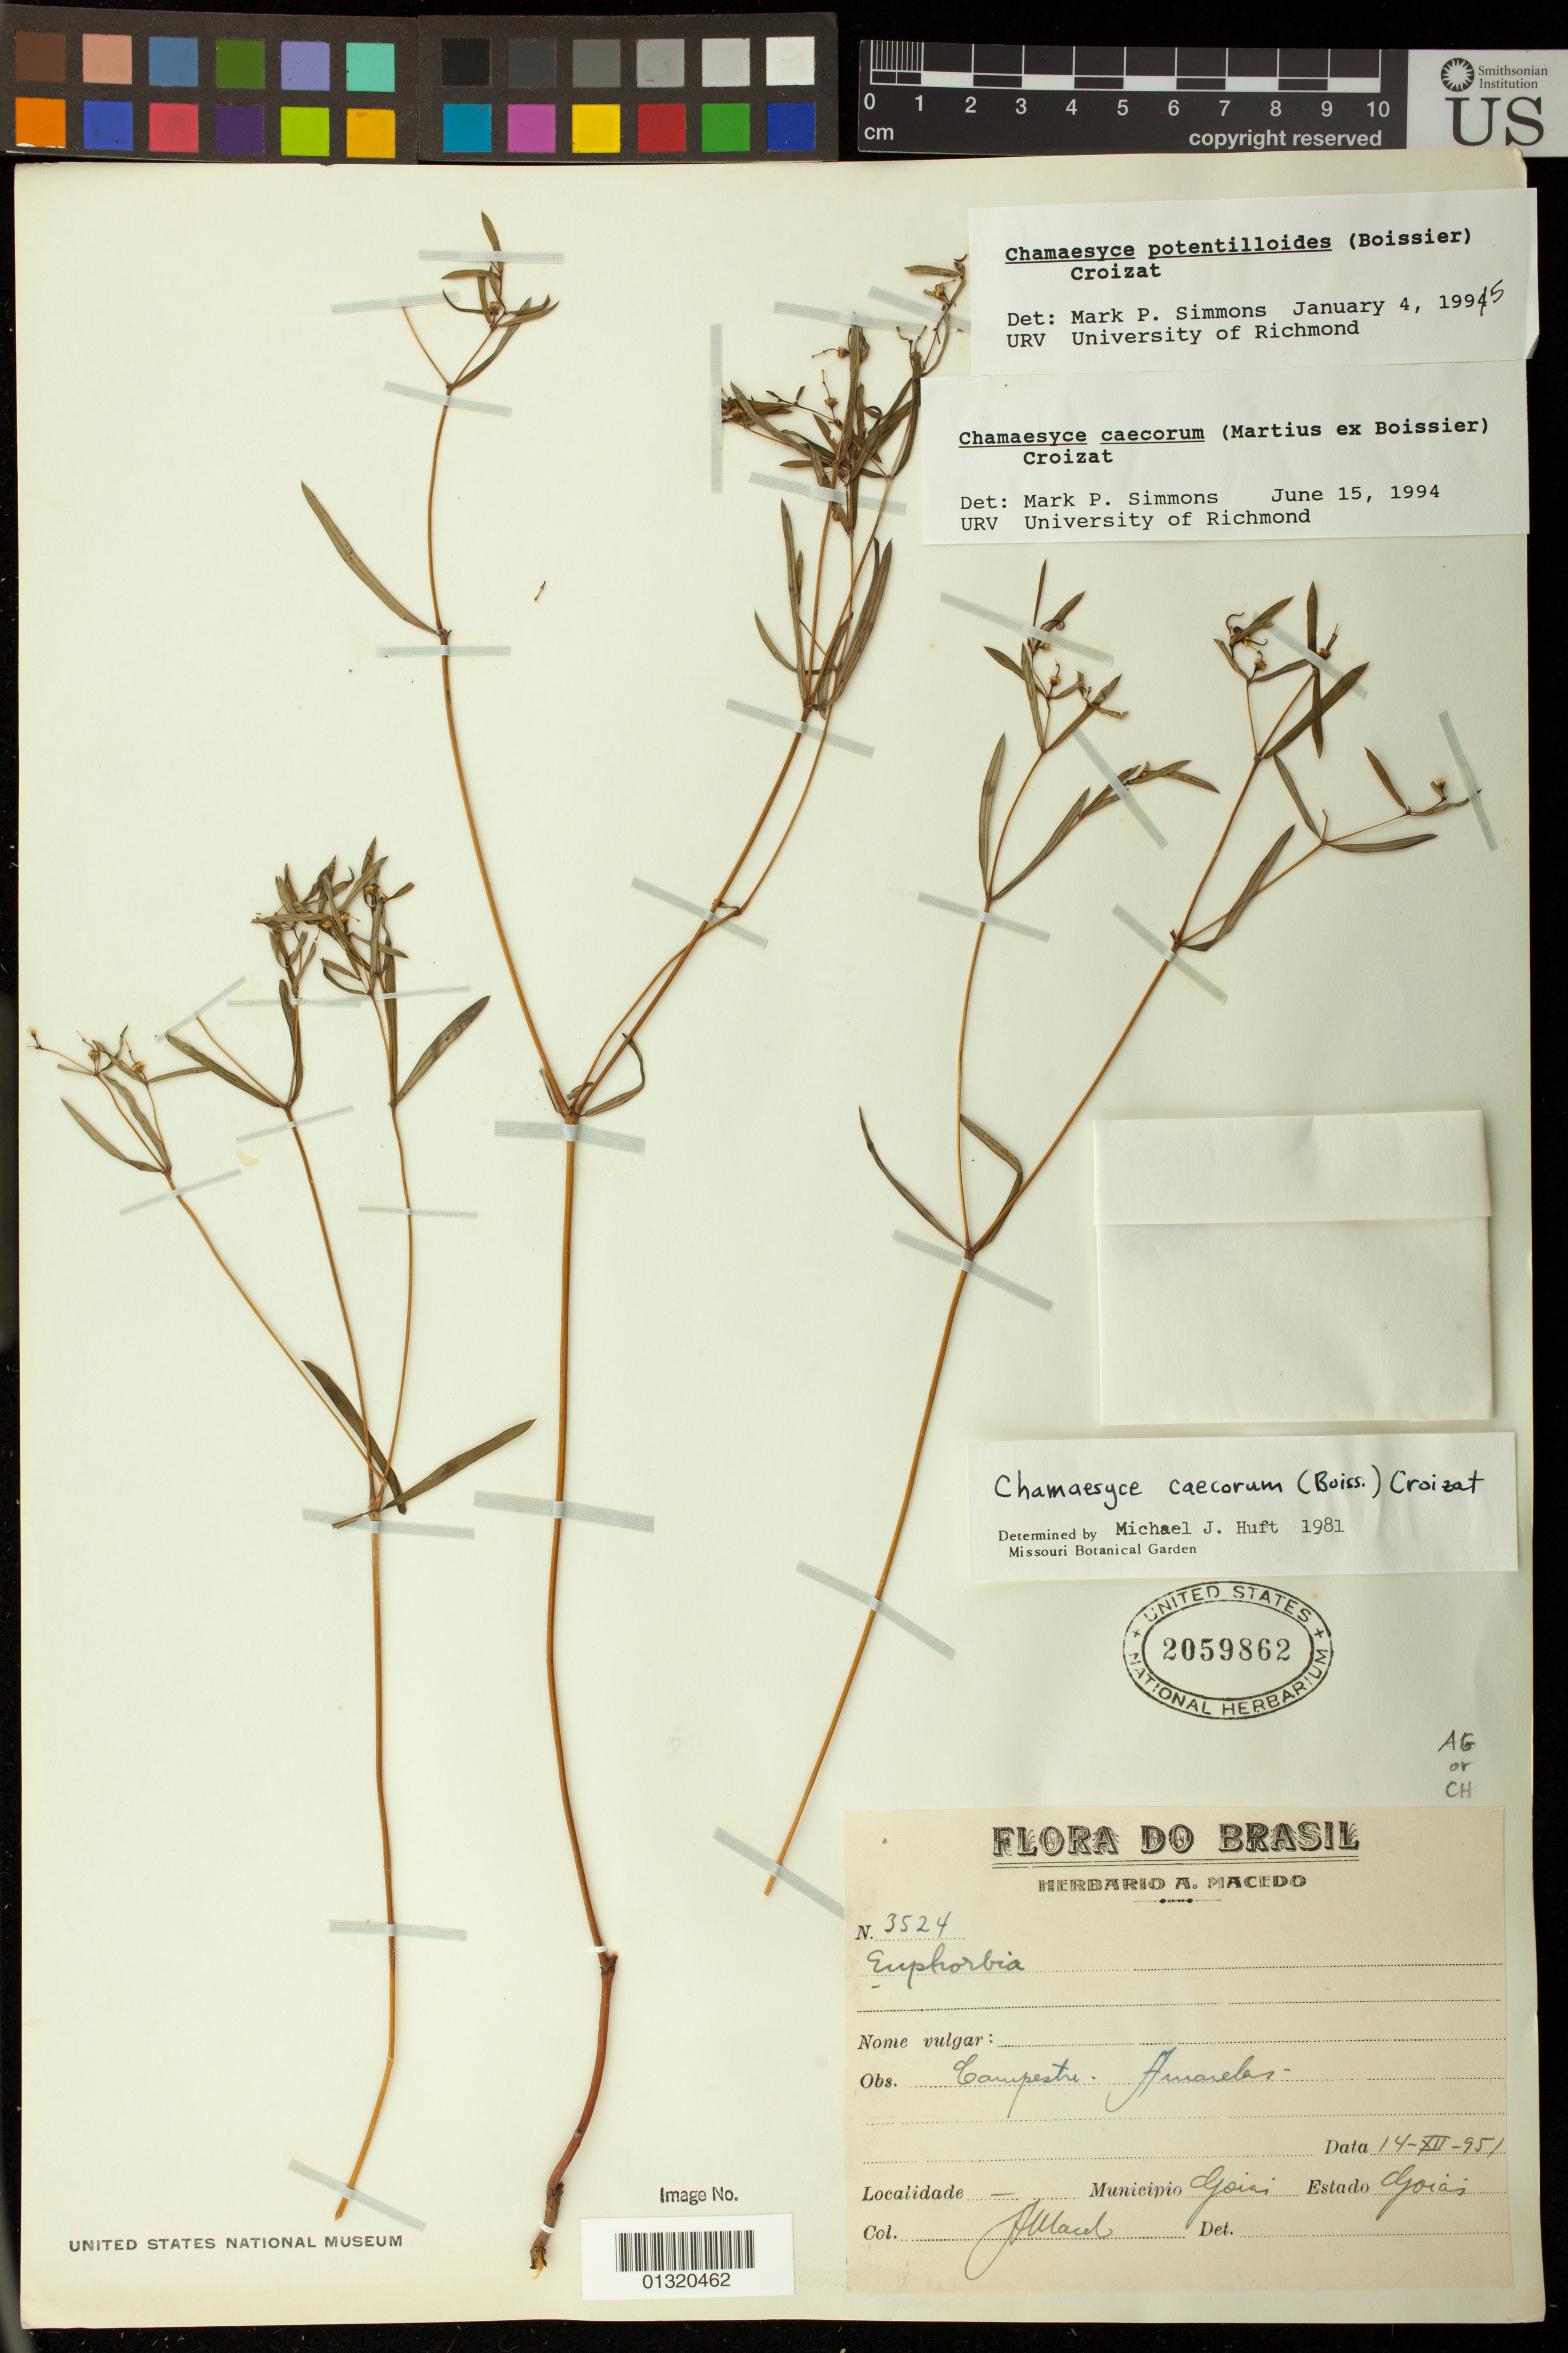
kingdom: Plantae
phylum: Tracheophyta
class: Magnoliopsida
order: Malpighiales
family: Euphorbiaceae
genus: Euphorbia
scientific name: Euphorbia potentilloides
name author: Boiss.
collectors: A. Macedo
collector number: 3524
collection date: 1951-12-14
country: Brazil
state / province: Goiás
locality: Goias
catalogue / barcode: US 2059862